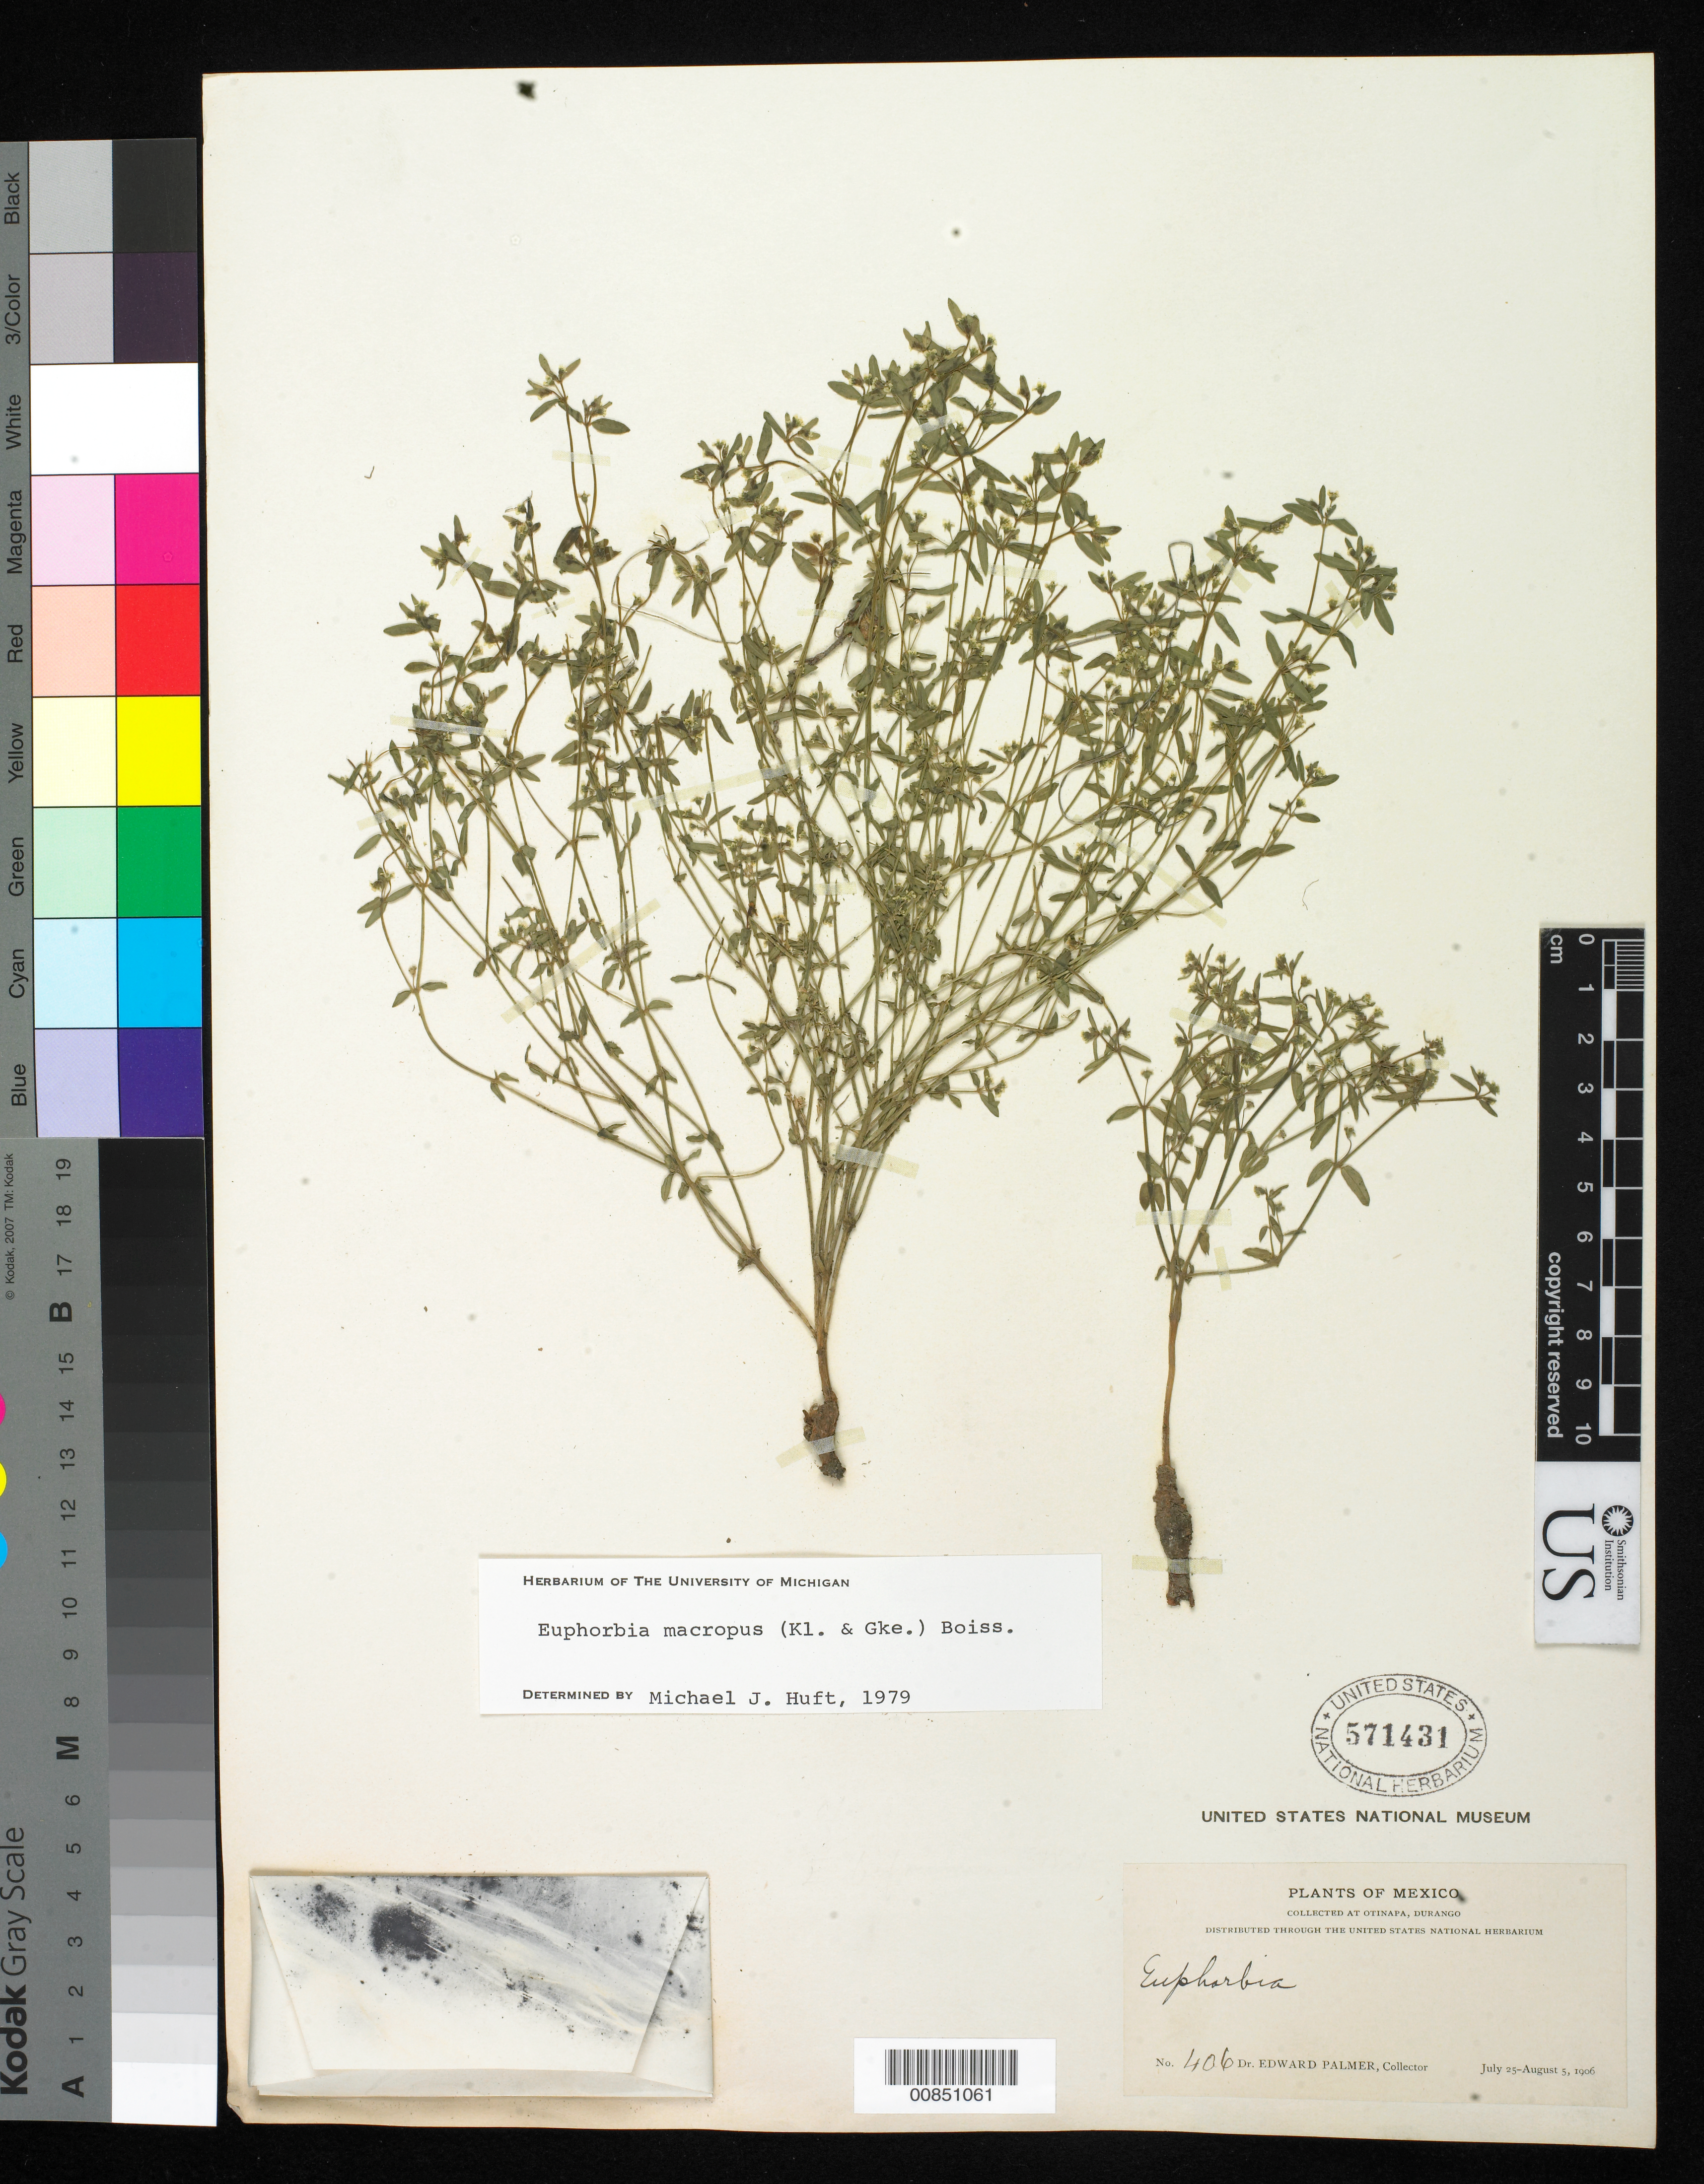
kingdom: Plantae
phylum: Tracheophyta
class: Magnoliopsida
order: Malpighiales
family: Euphorbiaceae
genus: Euphorbia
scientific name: Euphorbia macropus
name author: (Klotzsch & Garcke) Boiss.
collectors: E. Palmer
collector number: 406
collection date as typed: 25 Jul 1906 to 05 Aug 1906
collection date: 1906-07-25/1906-08-05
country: Mexico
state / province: Durango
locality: Otinapa, Durango.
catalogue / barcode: US 571431